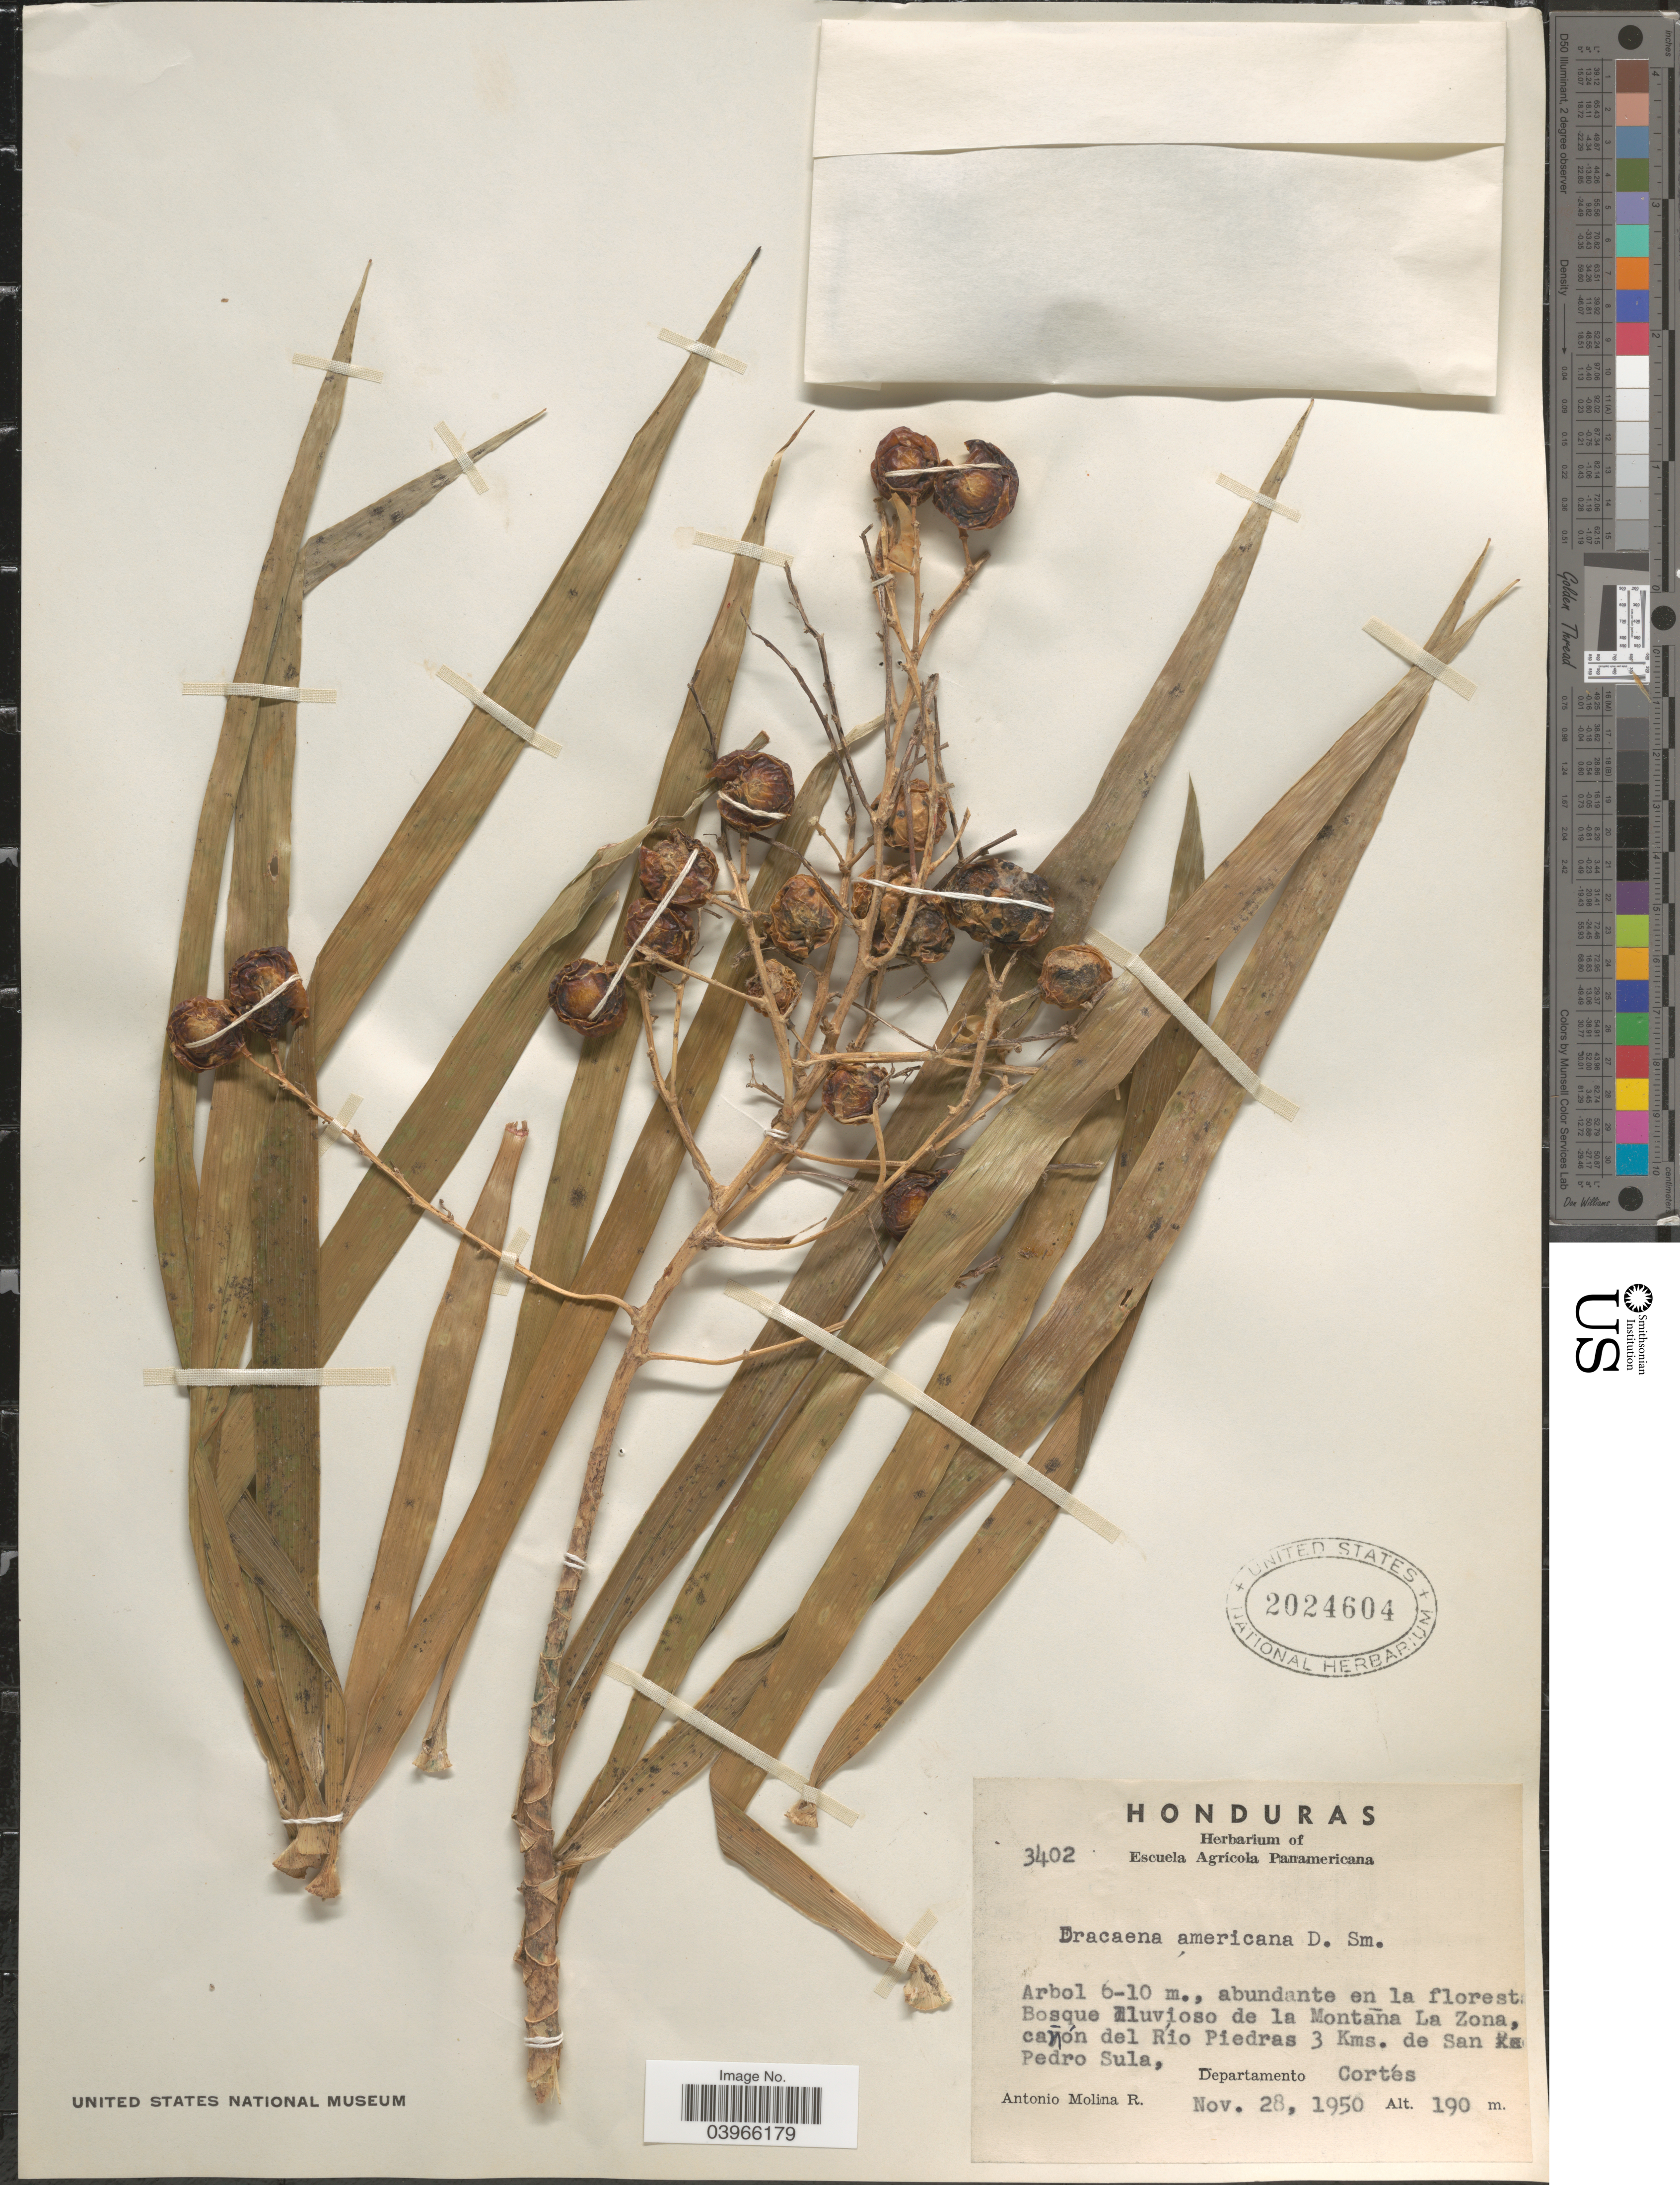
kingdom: Plantae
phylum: Tracheophyta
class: Liliopsida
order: Asparagales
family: Asparagaceae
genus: Dracaena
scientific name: Dracaena americana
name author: Donn. Sm. in Sarg.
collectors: A. Molina R.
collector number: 3402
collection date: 1950-11-28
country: Honduras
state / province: Cortes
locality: Bosque aluvioso de la Montana La Zona, cañón del Río Piedras 3 Kms. de San Pedro Sula, Departamento Cortés.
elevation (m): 190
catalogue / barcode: US 2024604